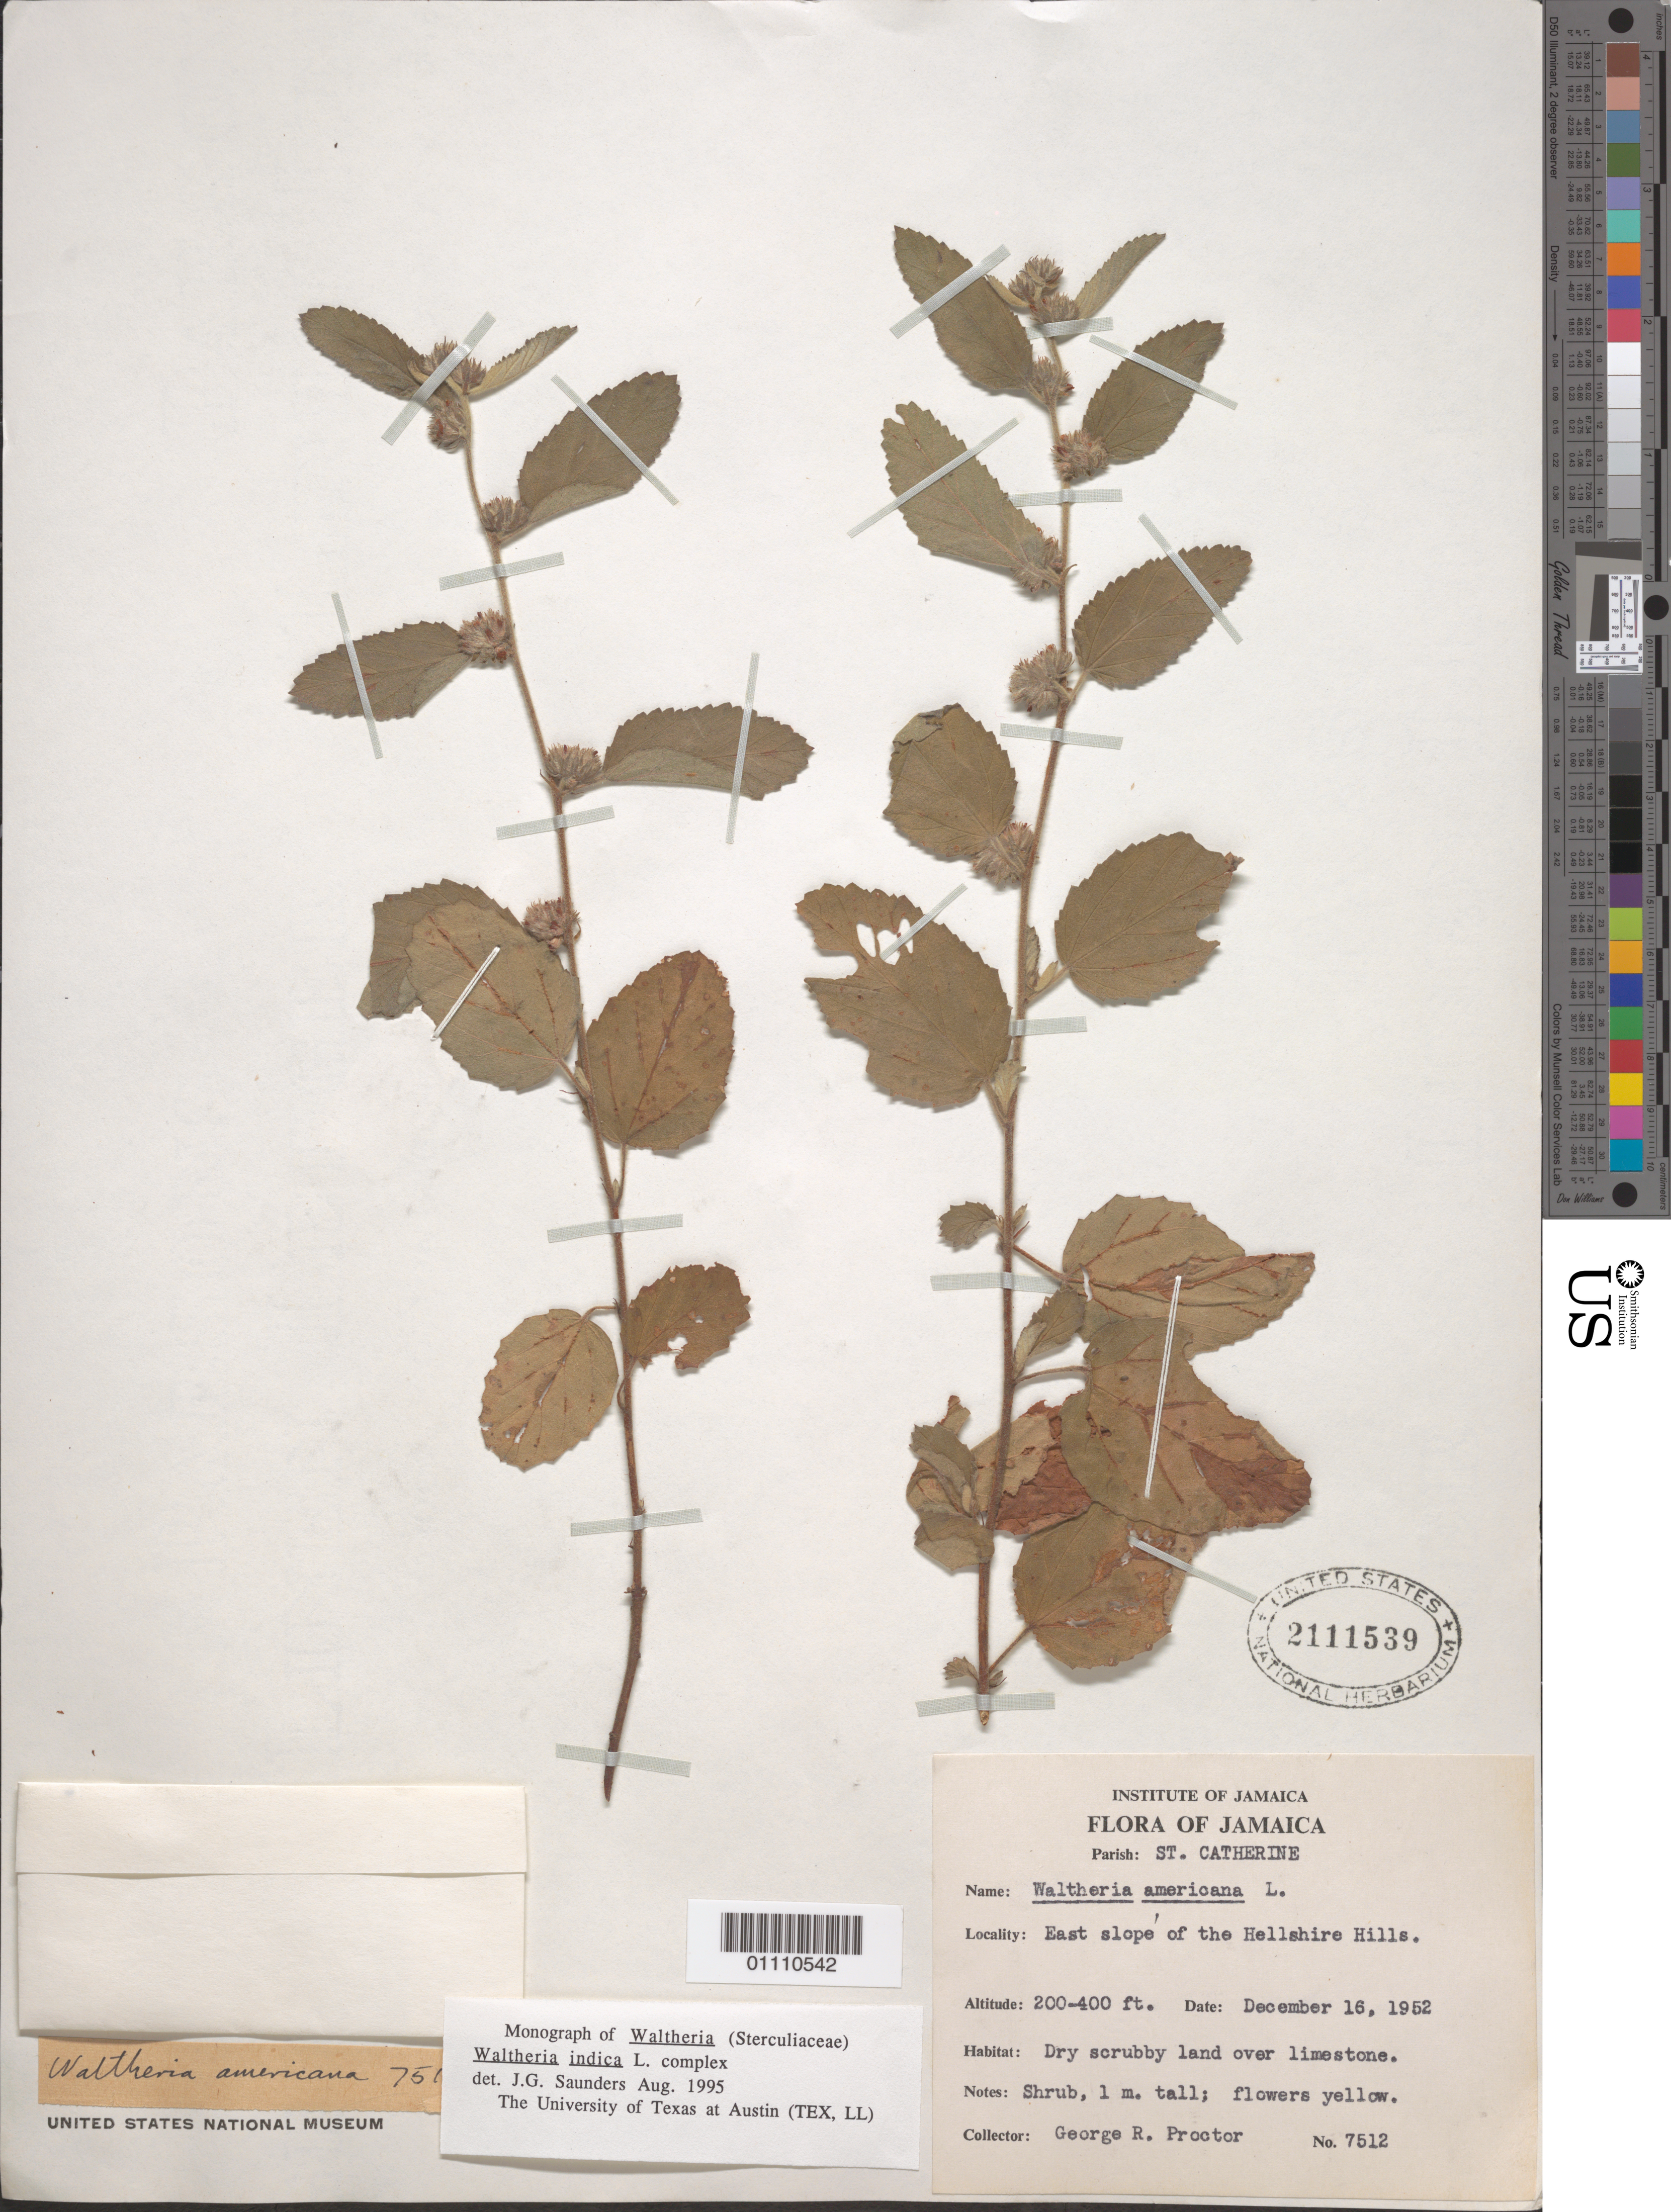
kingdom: Plantae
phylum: Tracheophyta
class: Magnoliopsida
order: Malvales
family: Malvaceae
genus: Waltheria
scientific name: Waltheria indica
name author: L.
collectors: G. R. Proctor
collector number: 7512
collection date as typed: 16 Dec 1952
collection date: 1952-12-16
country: Jamaica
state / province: Saint Catherine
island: Jamaica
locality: E slope of Hellshire Hills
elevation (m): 61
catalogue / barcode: US 2111539